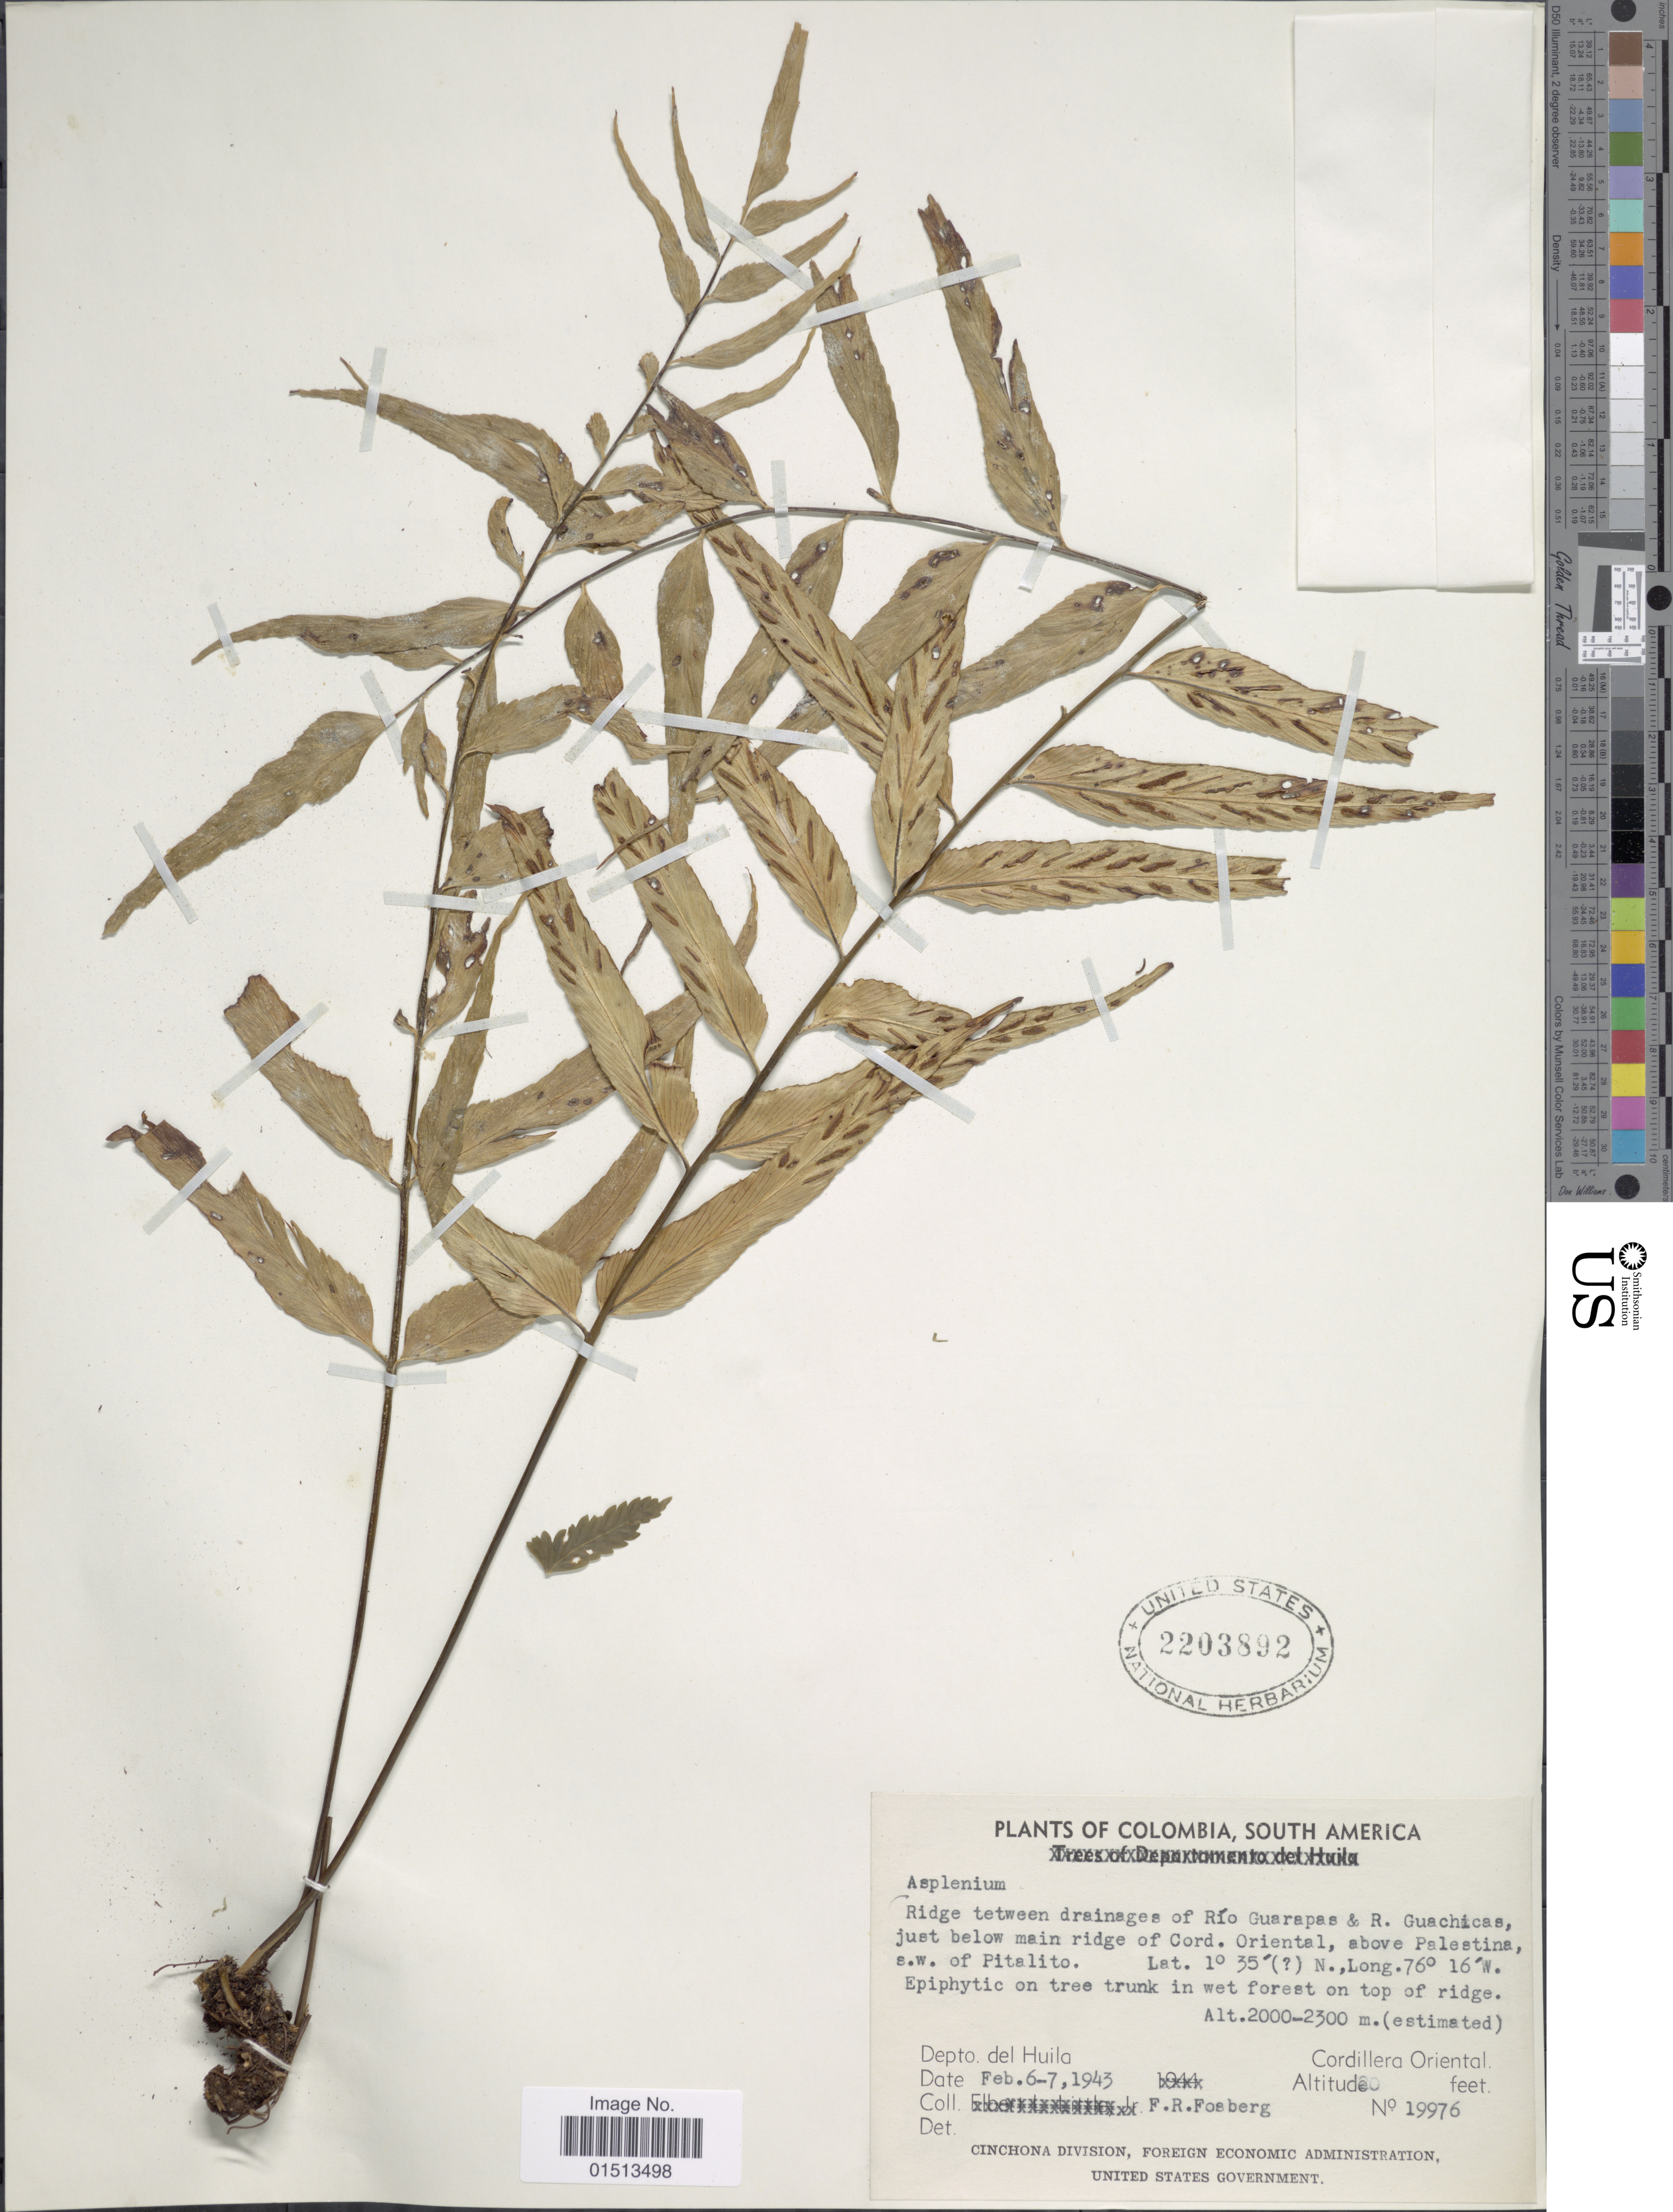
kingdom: Plantae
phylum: Tracheophyta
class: Polypodiopsida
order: Polypodiales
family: Aspleniaceae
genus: Asplenium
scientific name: Asplenium sp.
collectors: F. R. Fosberg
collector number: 19976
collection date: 1943-02-06/1943-02-07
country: Colombia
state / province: Huila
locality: Ridge between drainages of Rio Guarapas & R. Guachicas, just below main ridge of Cord. Oriental, above Palestina s.w. of Pitalito.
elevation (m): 2000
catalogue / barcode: US 2203892